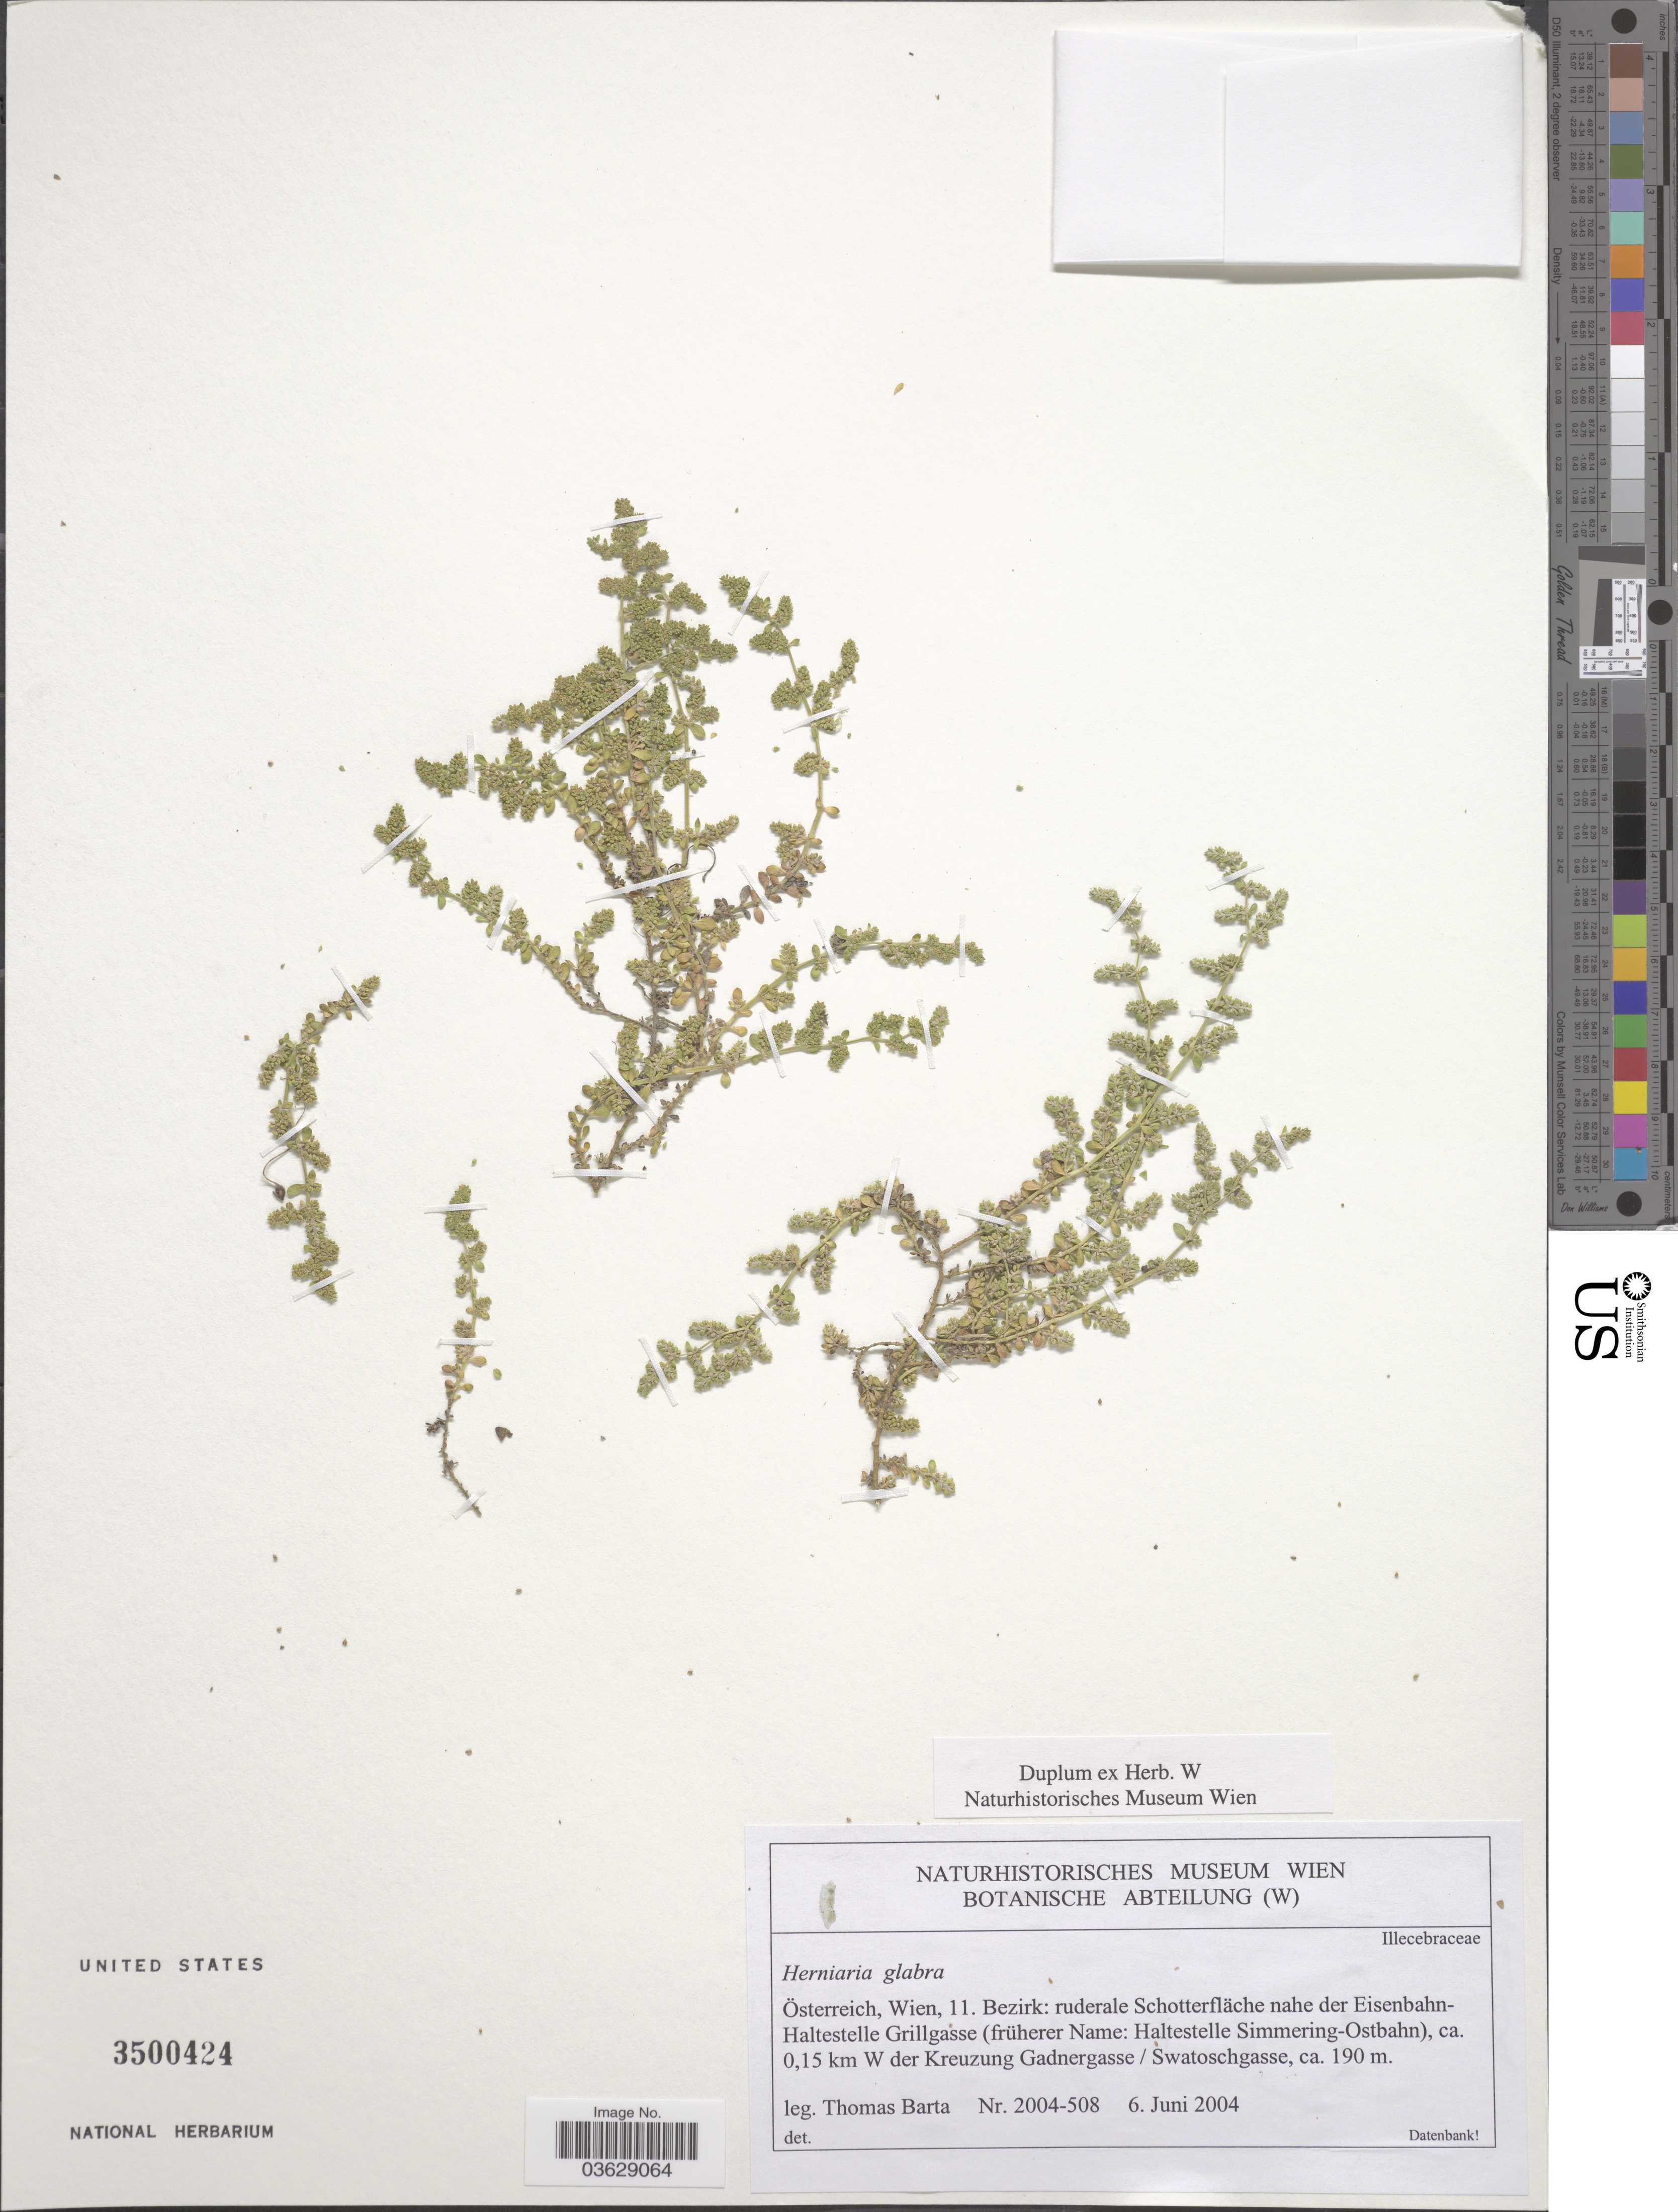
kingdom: Plantae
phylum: Tracheophyta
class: Magnoliopsida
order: Caryophyllales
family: Caryophyllaceae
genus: Herniaria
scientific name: Herniaria glabra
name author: L.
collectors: T. Barta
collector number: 2004-508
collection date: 2004-06-06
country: Austria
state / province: Wien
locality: Österreich, 11. Bezirk: ruderale Schotterfläche nahe der Eisenbahn-Haltestelle Grillgasse (früherer Name: Haltestelle Simmering-Ostbahn), ca. 0,15 km W der Kreuzung Gadnergasse / Swatoschgasse.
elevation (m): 190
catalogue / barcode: US 3500424